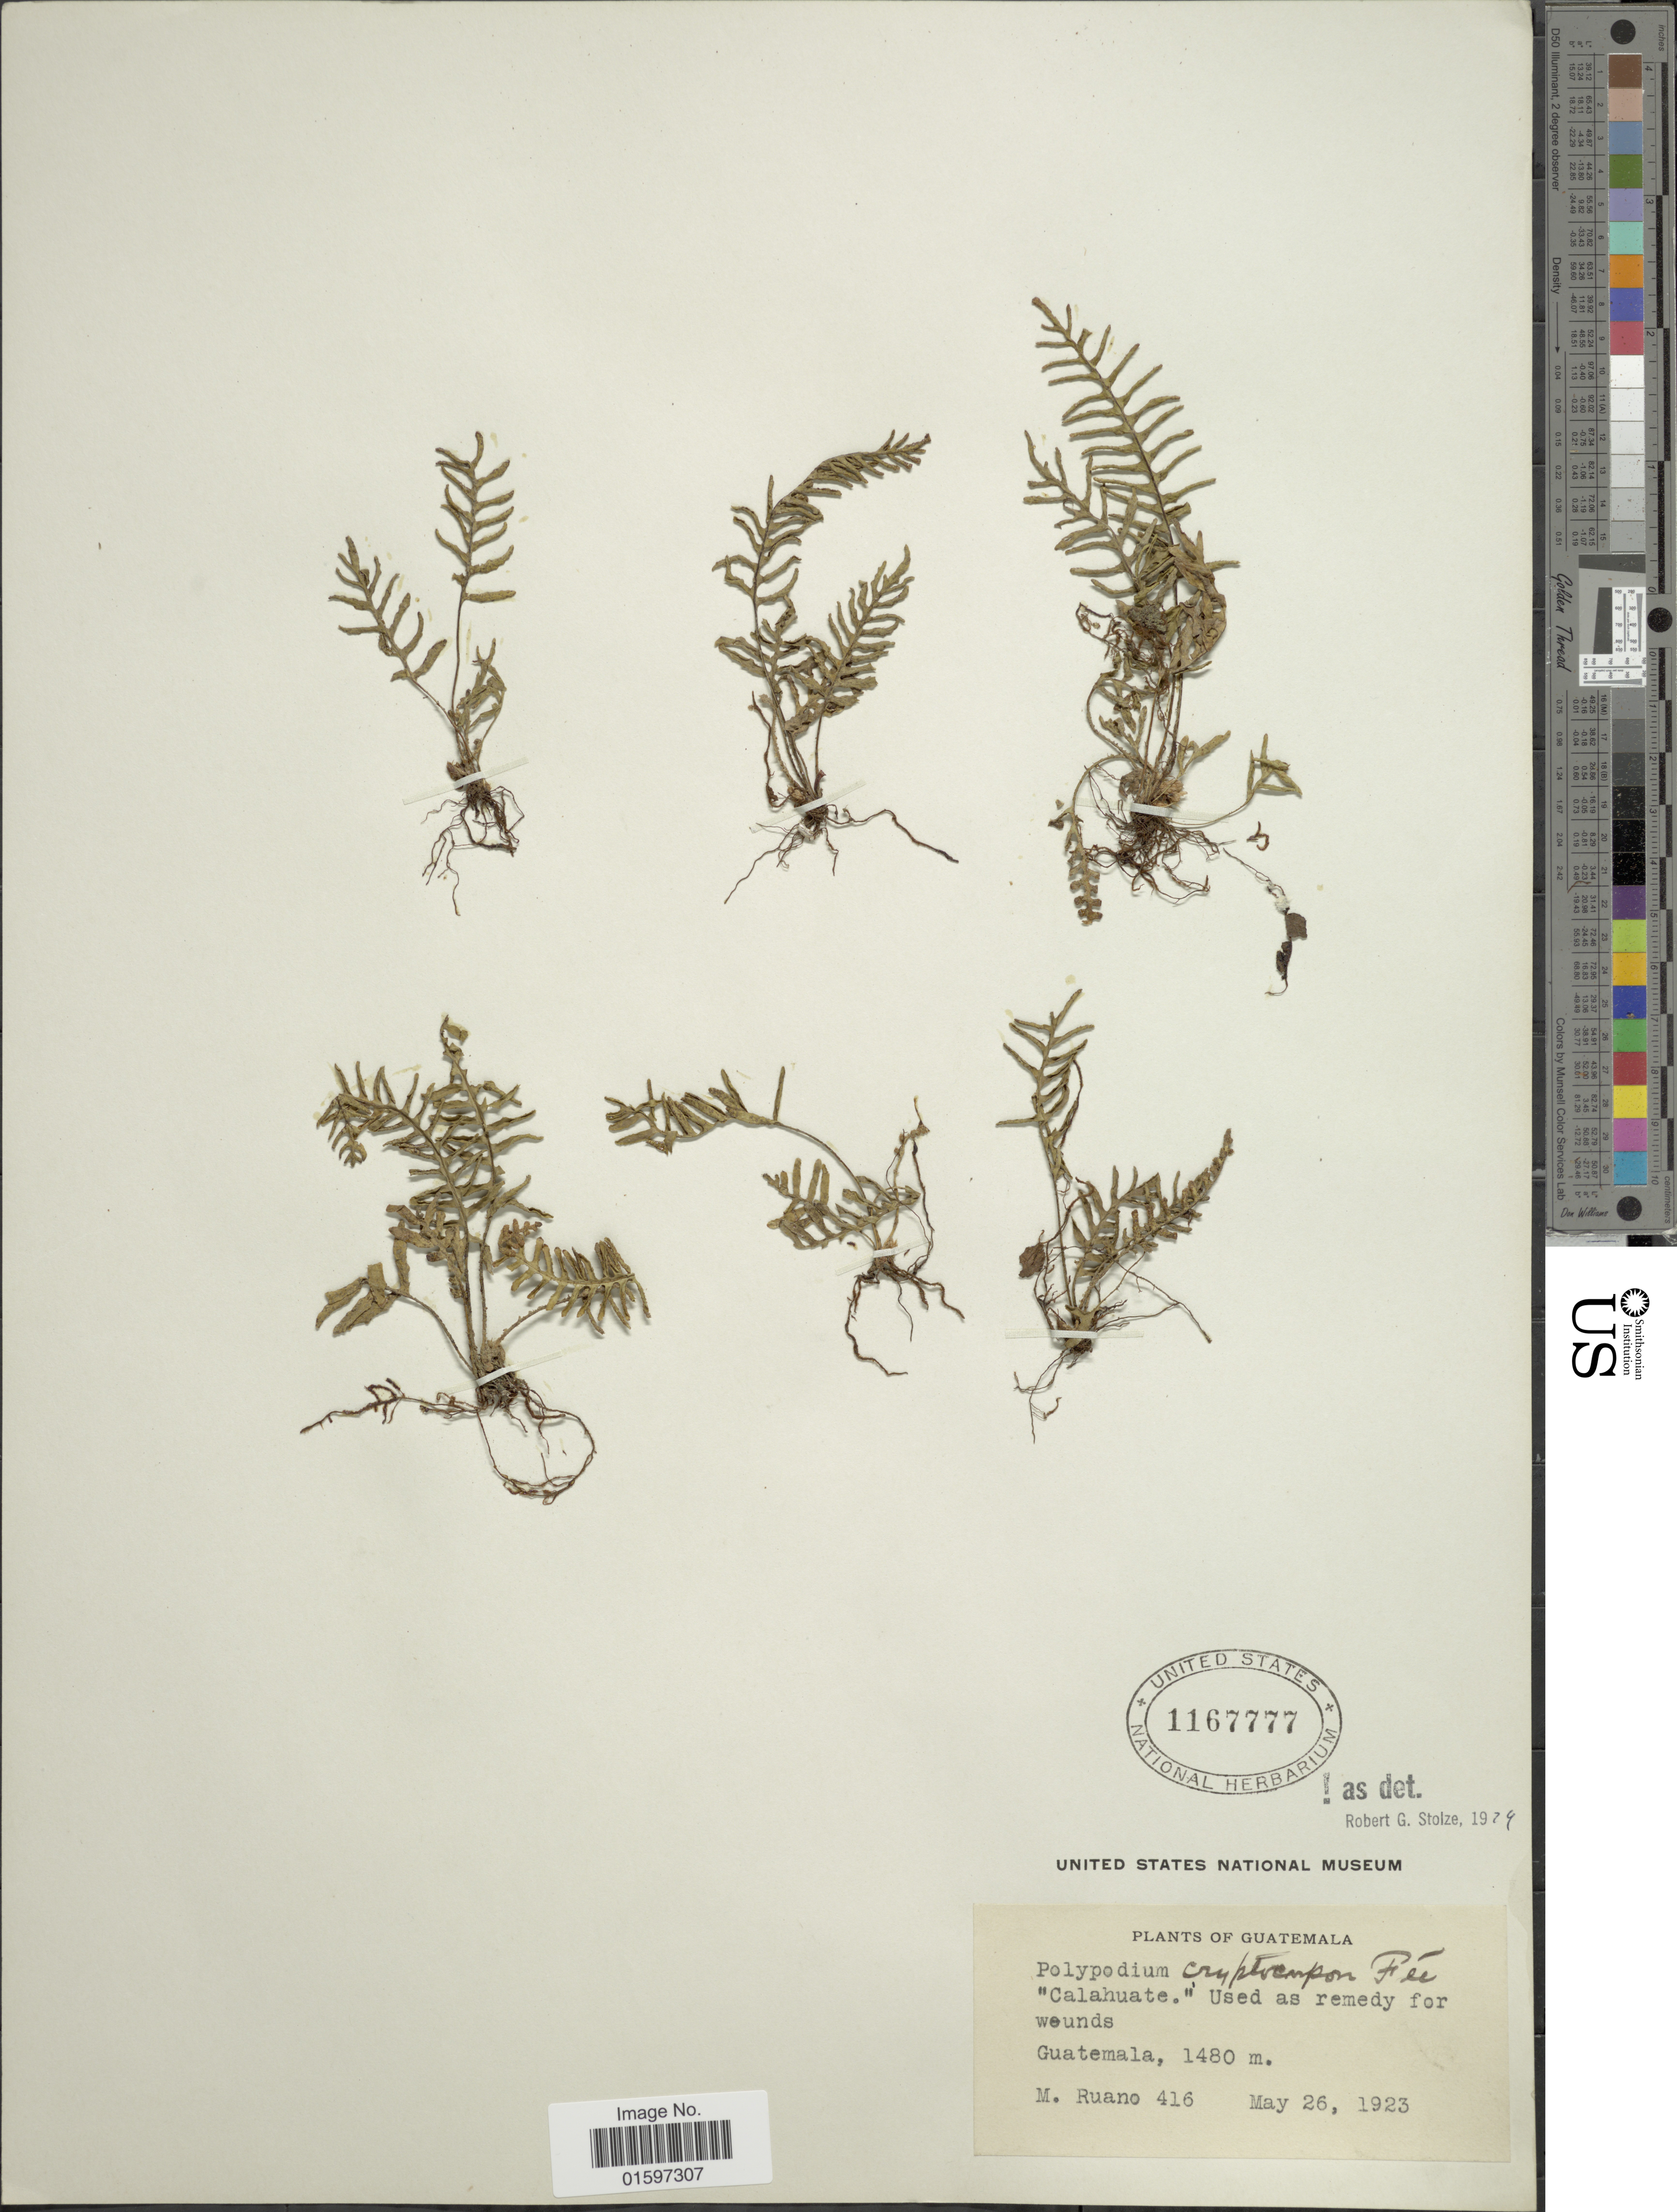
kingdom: Plantae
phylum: Tracheophyta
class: Polypodiopsida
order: Polypodiales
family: Polypodiaceae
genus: Pleopeltis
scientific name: Pleopeltis cryptocarpa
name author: (Fée) A.R. Sm. & Tejero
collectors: M. Ruano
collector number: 416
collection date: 1923-05-26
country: Guatemala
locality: Guatemala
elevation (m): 1480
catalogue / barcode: US 1167777